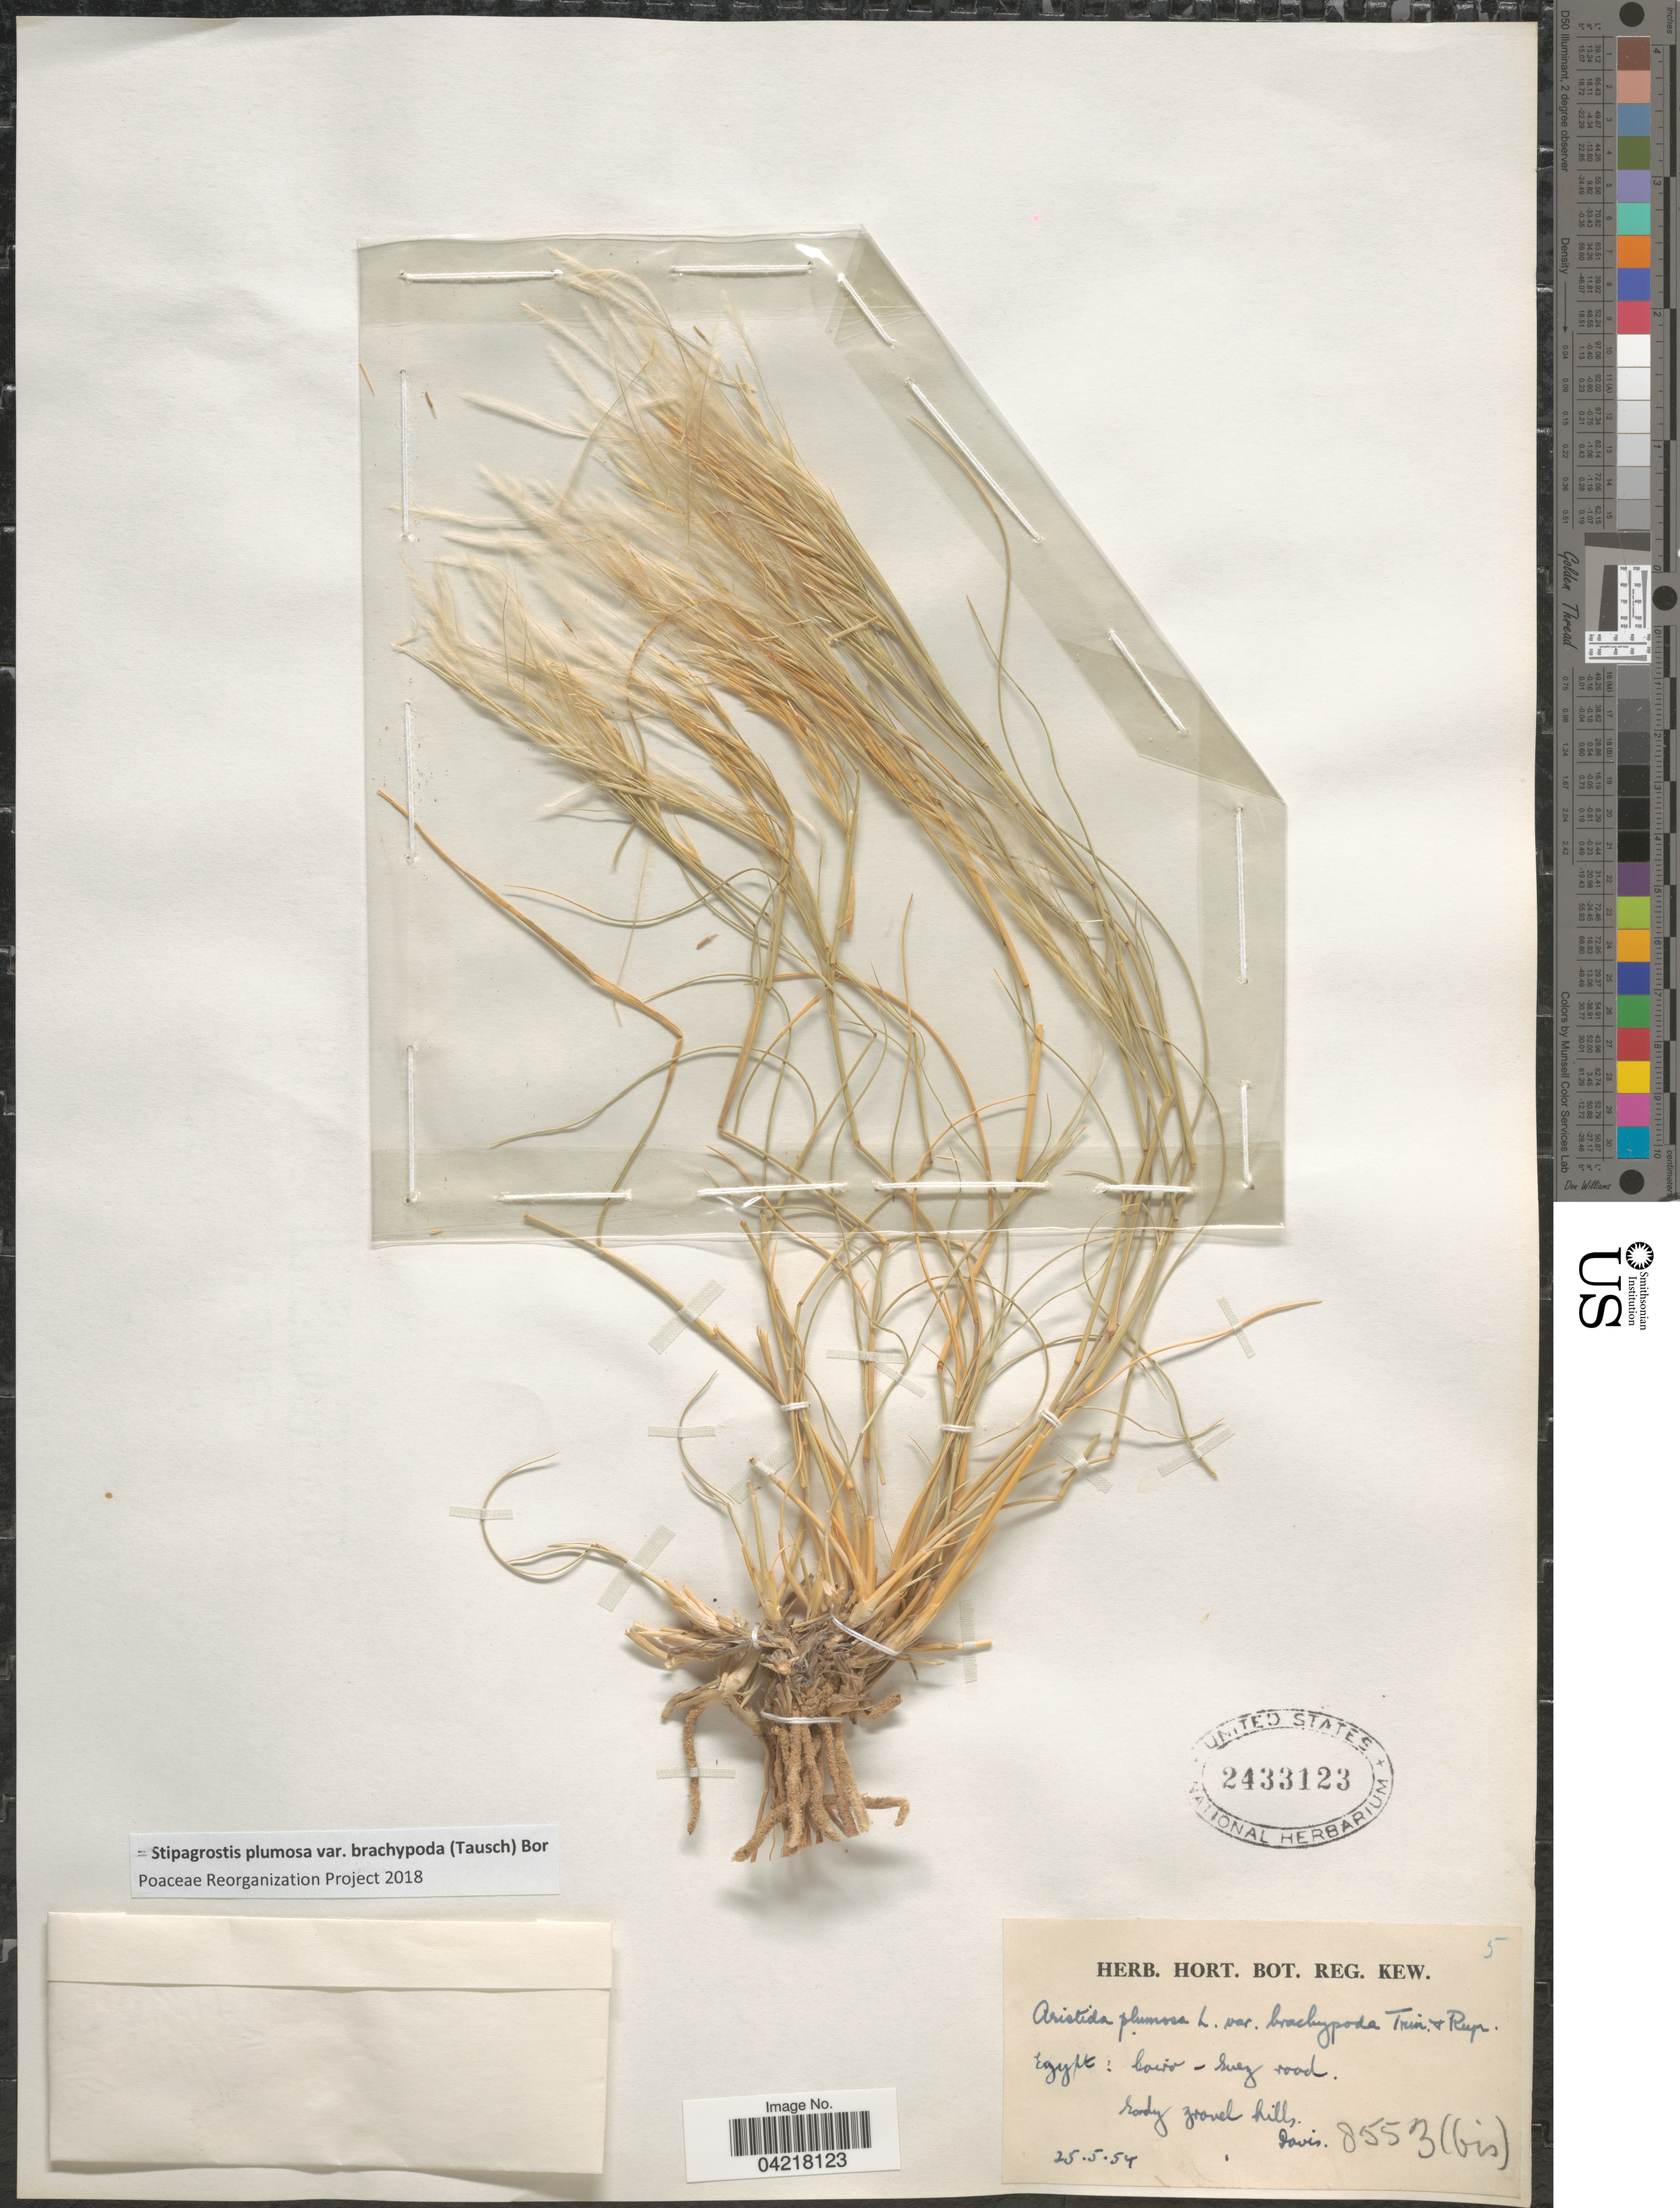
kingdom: Plantae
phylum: Tracheophyta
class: Liliopsida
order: Poales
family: Poaceae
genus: Stipagrostis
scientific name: Stipagrostis plumosa var. brachypoda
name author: (Tausch) Bor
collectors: -. Davis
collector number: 8553(bis)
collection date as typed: Transcribed d/m/y: 25/5/54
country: Egypt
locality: Cairo-Suez road. Sandy gravel hills.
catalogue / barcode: US 2433123